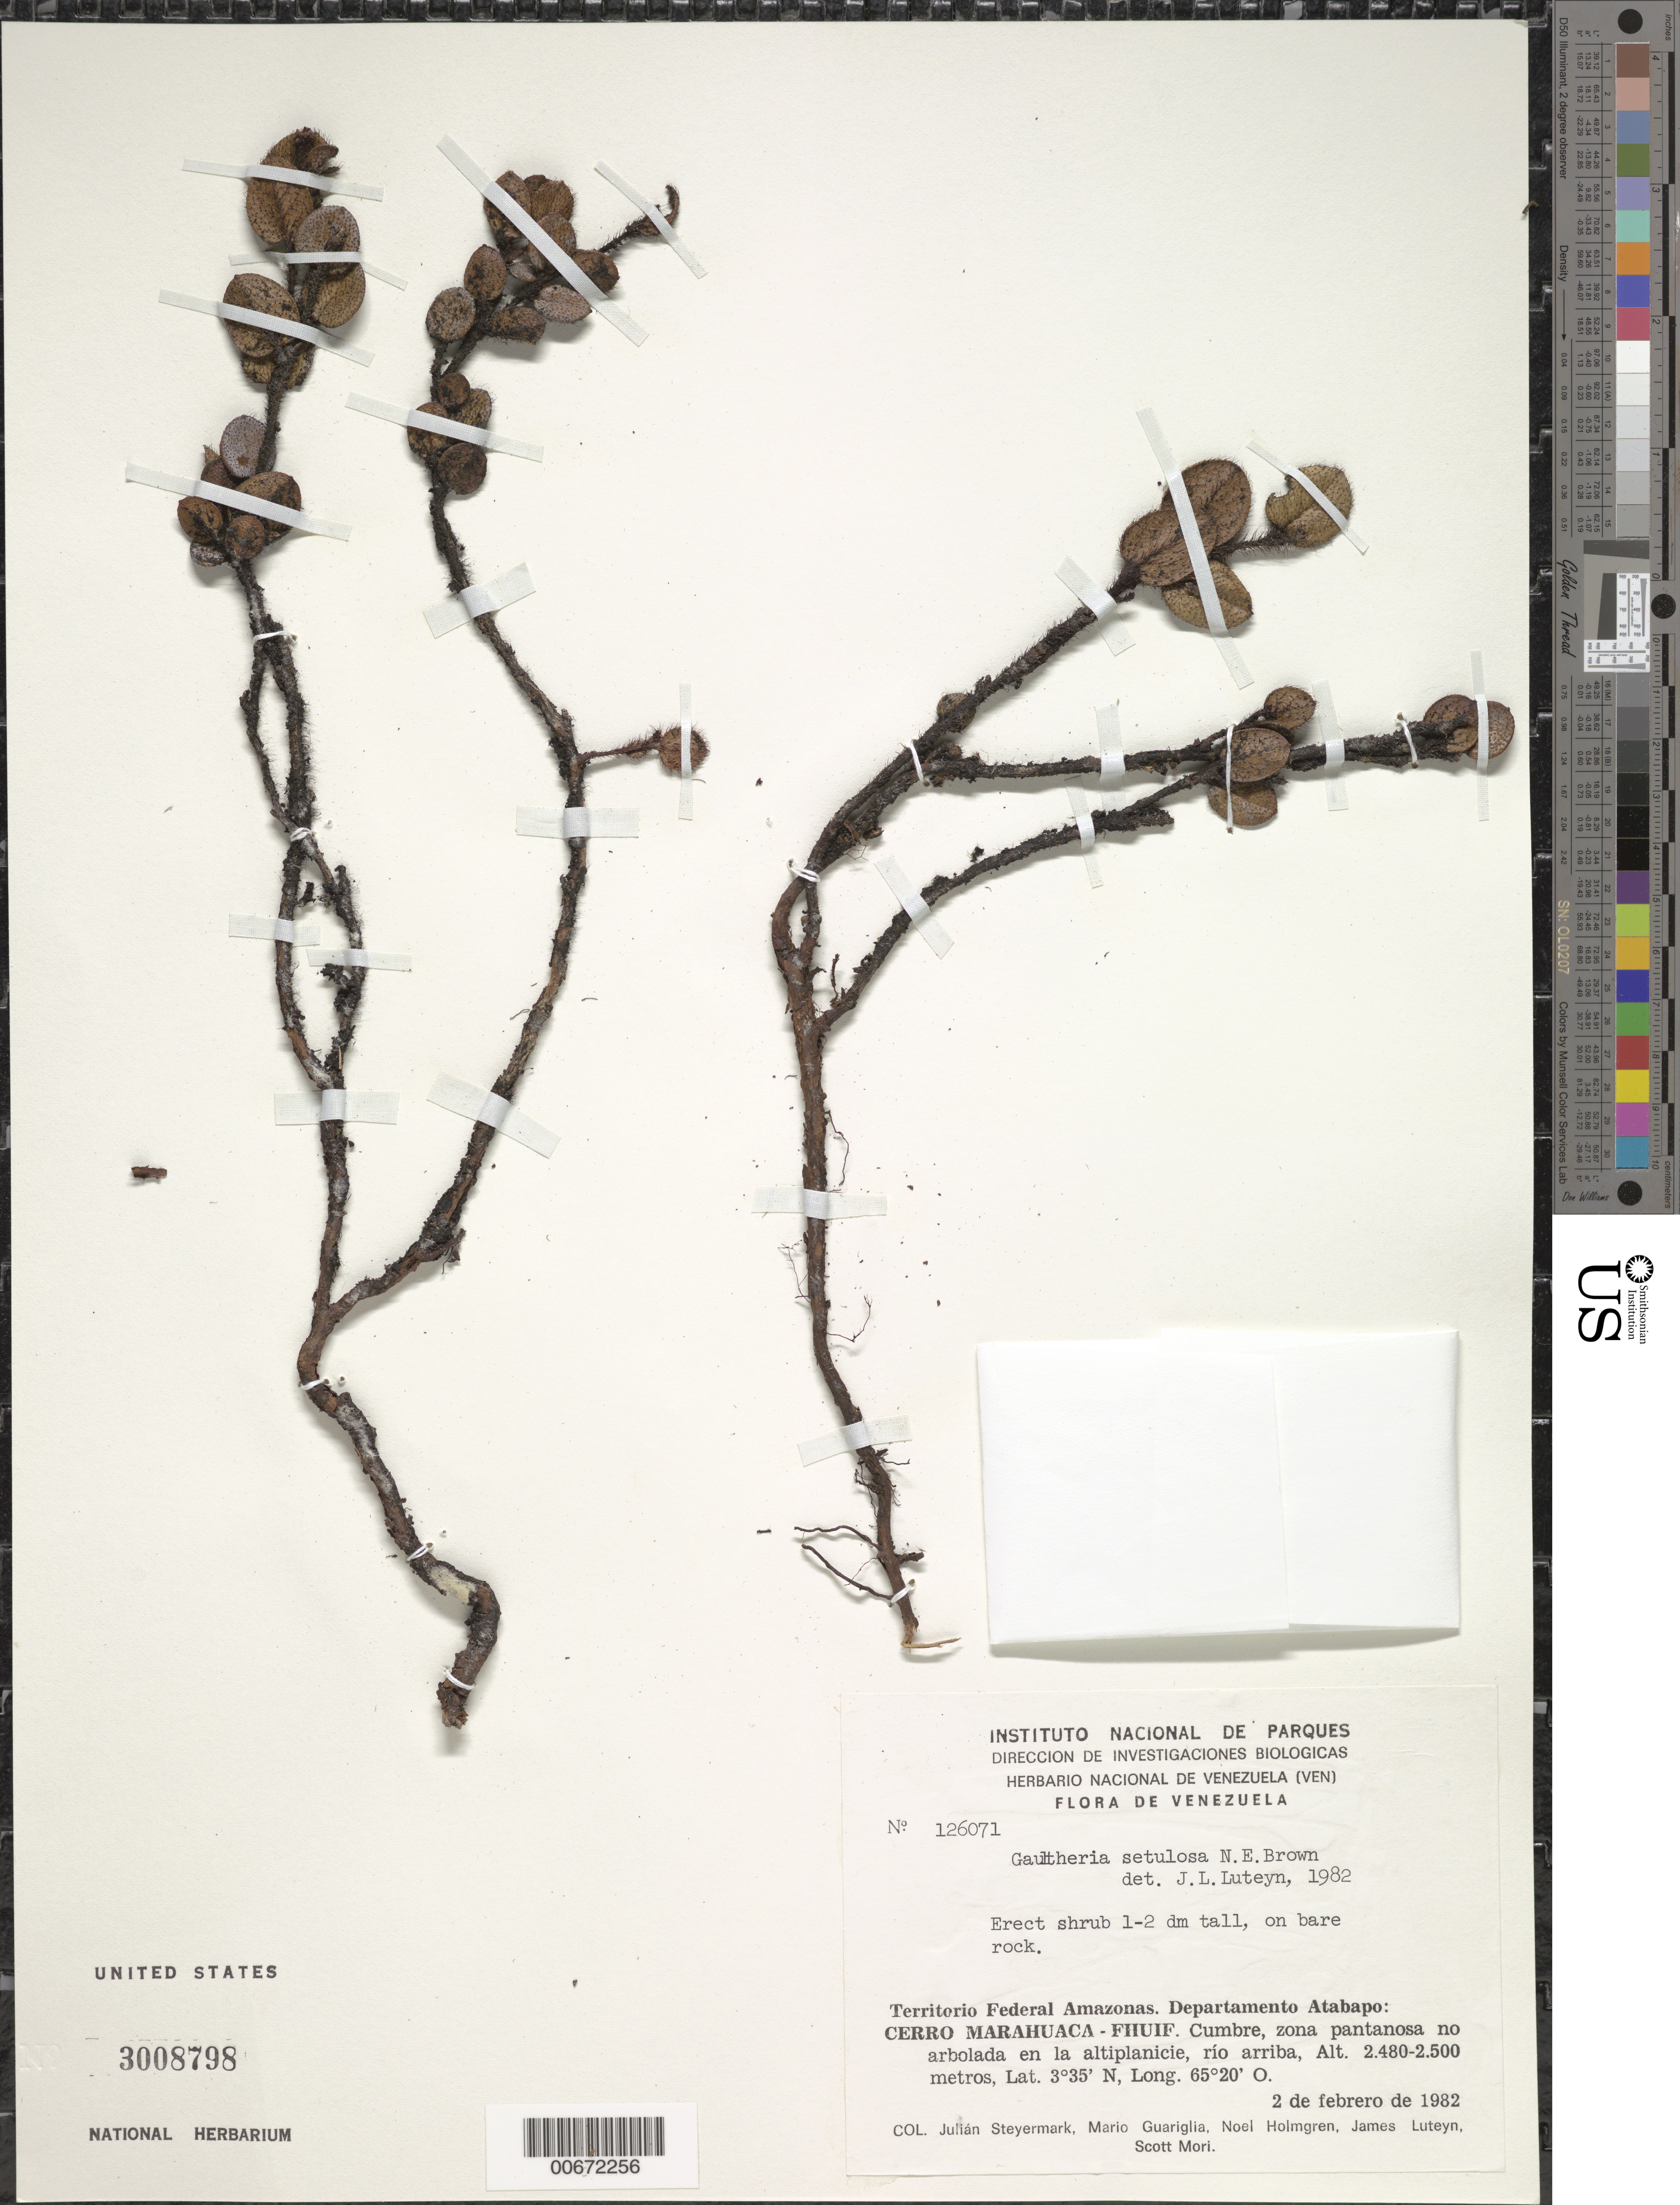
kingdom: Plantae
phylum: Tracheophyta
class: Magnoliopsida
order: Ericales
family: Ericaceae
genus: Gaultheria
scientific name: Gaultheria setulosa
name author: N.E. Br.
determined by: Luteyn, J. L.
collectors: J. Steyermark, M. Guariglia P., N. H. Holmgren, J. L. Luteyn & S. Mori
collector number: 126071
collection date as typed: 2-Feb-82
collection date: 1982-02-02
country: Venezuela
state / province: Amazonas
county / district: Atabapo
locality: Cerro Marahuaca - FHUIF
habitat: Cumbre, zona pantanosa no arbolada en la altiplancie, río arriba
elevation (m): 2480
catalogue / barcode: US 3008798